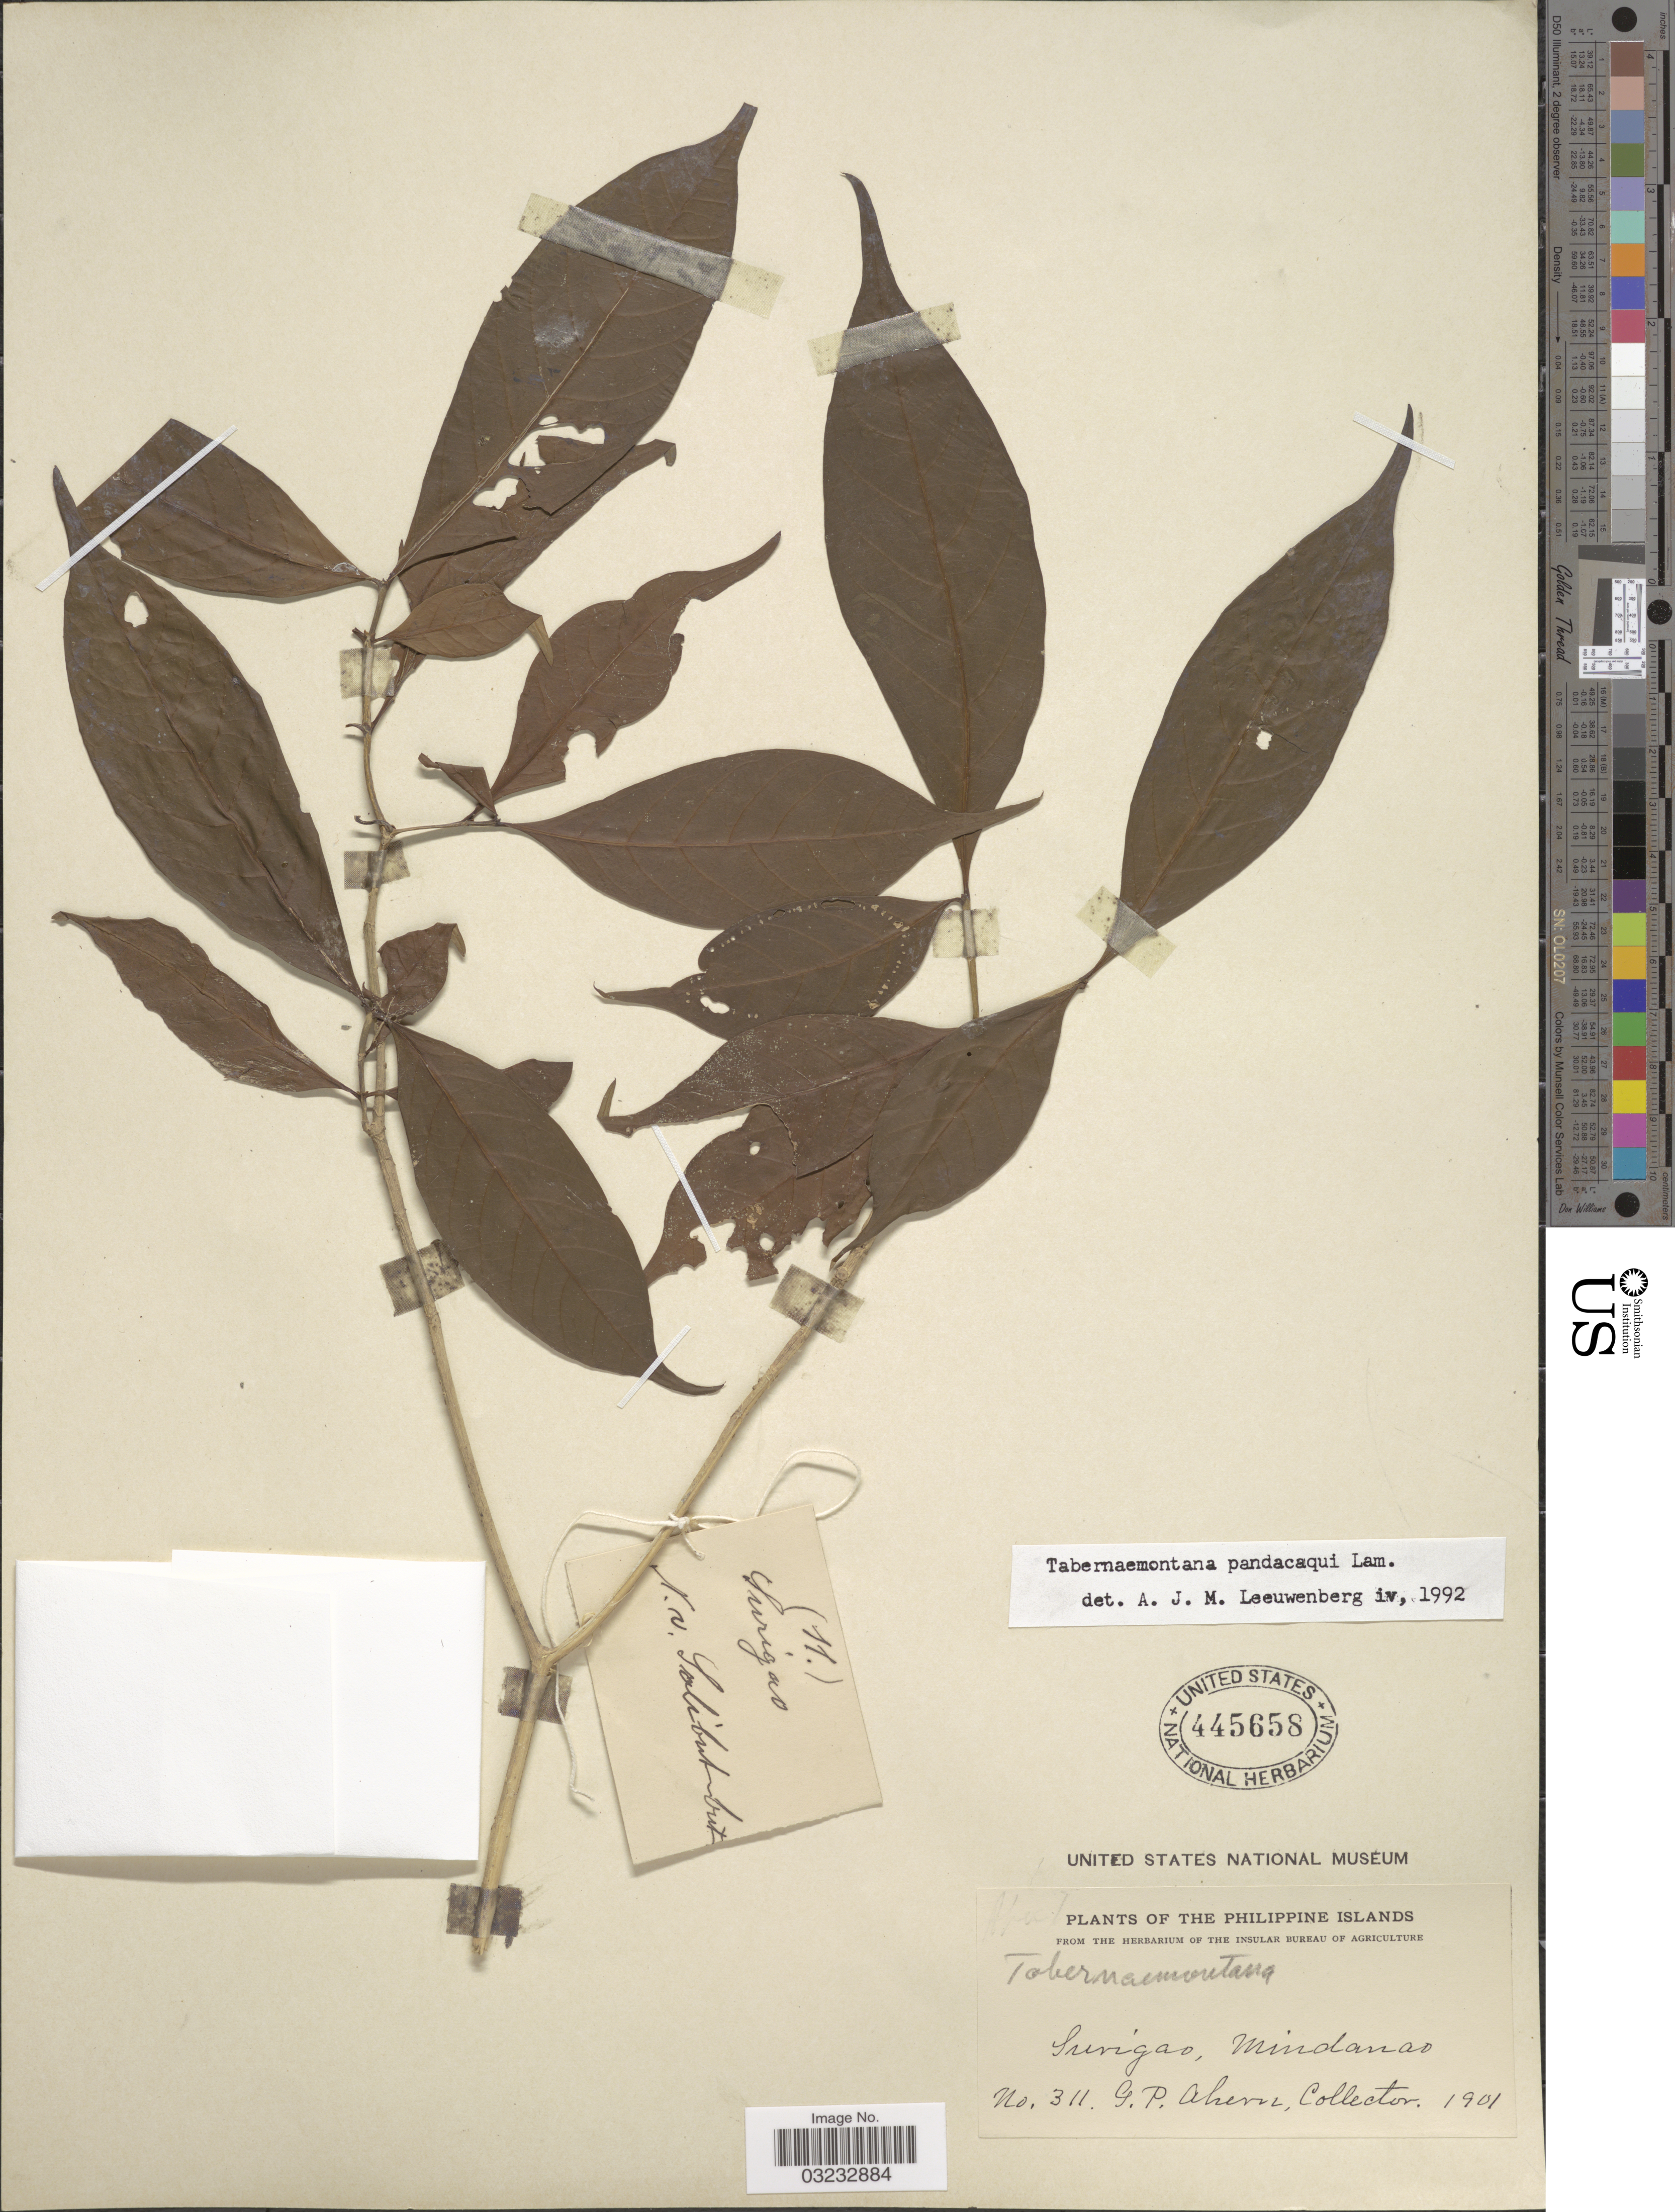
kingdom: Plantae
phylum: Tracheophyta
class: Magnoliopsida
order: Gentianales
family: Apocynaceae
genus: Tabernaemontana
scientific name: Tabernaemontana pandacaqui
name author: Poir.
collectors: G. Ahern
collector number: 311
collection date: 1901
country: Philippines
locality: Surigao, Mindanao.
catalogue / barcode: US 445658